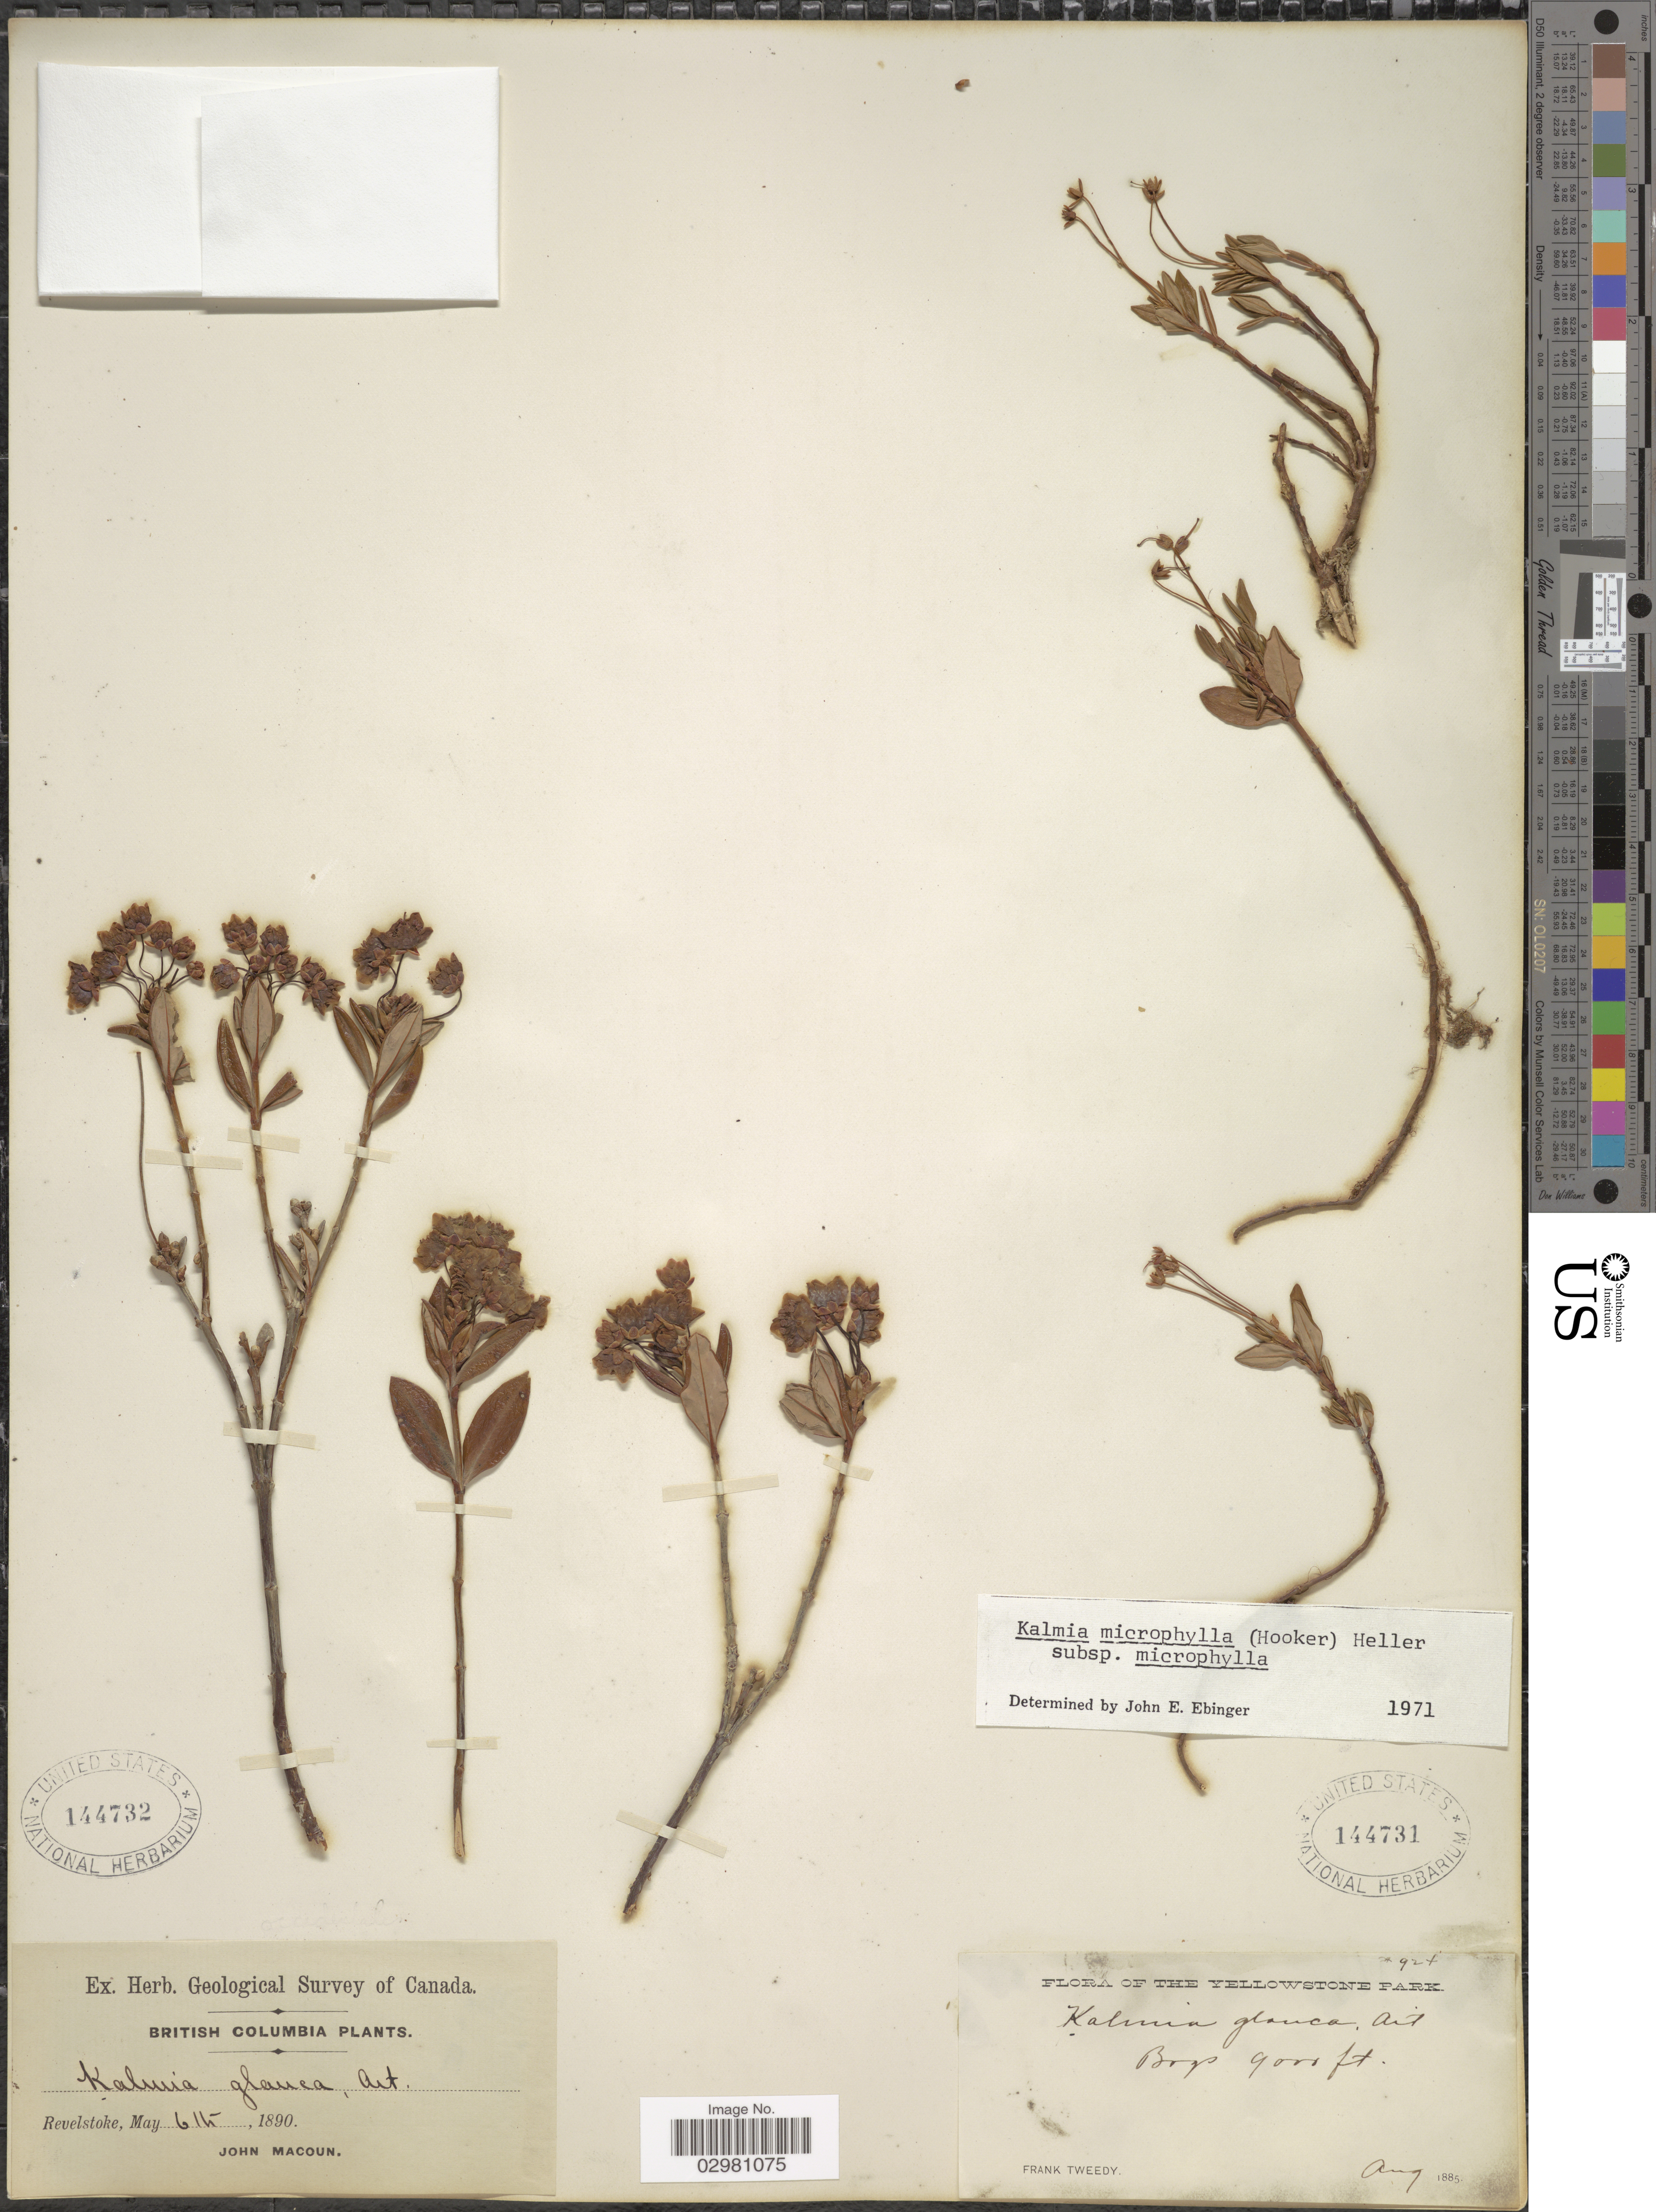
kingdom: Plantae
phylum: Tracheophyta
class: Magnoliopsida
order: Ericales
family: Ericaceae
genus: Kalmia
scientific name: Kalmia microphylla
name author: (Hook.) A. Heller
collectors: J. Macoun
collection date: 1890-05-06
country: Canada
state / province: British Columbia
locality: Revelstoke.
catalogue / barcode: US 144732-2